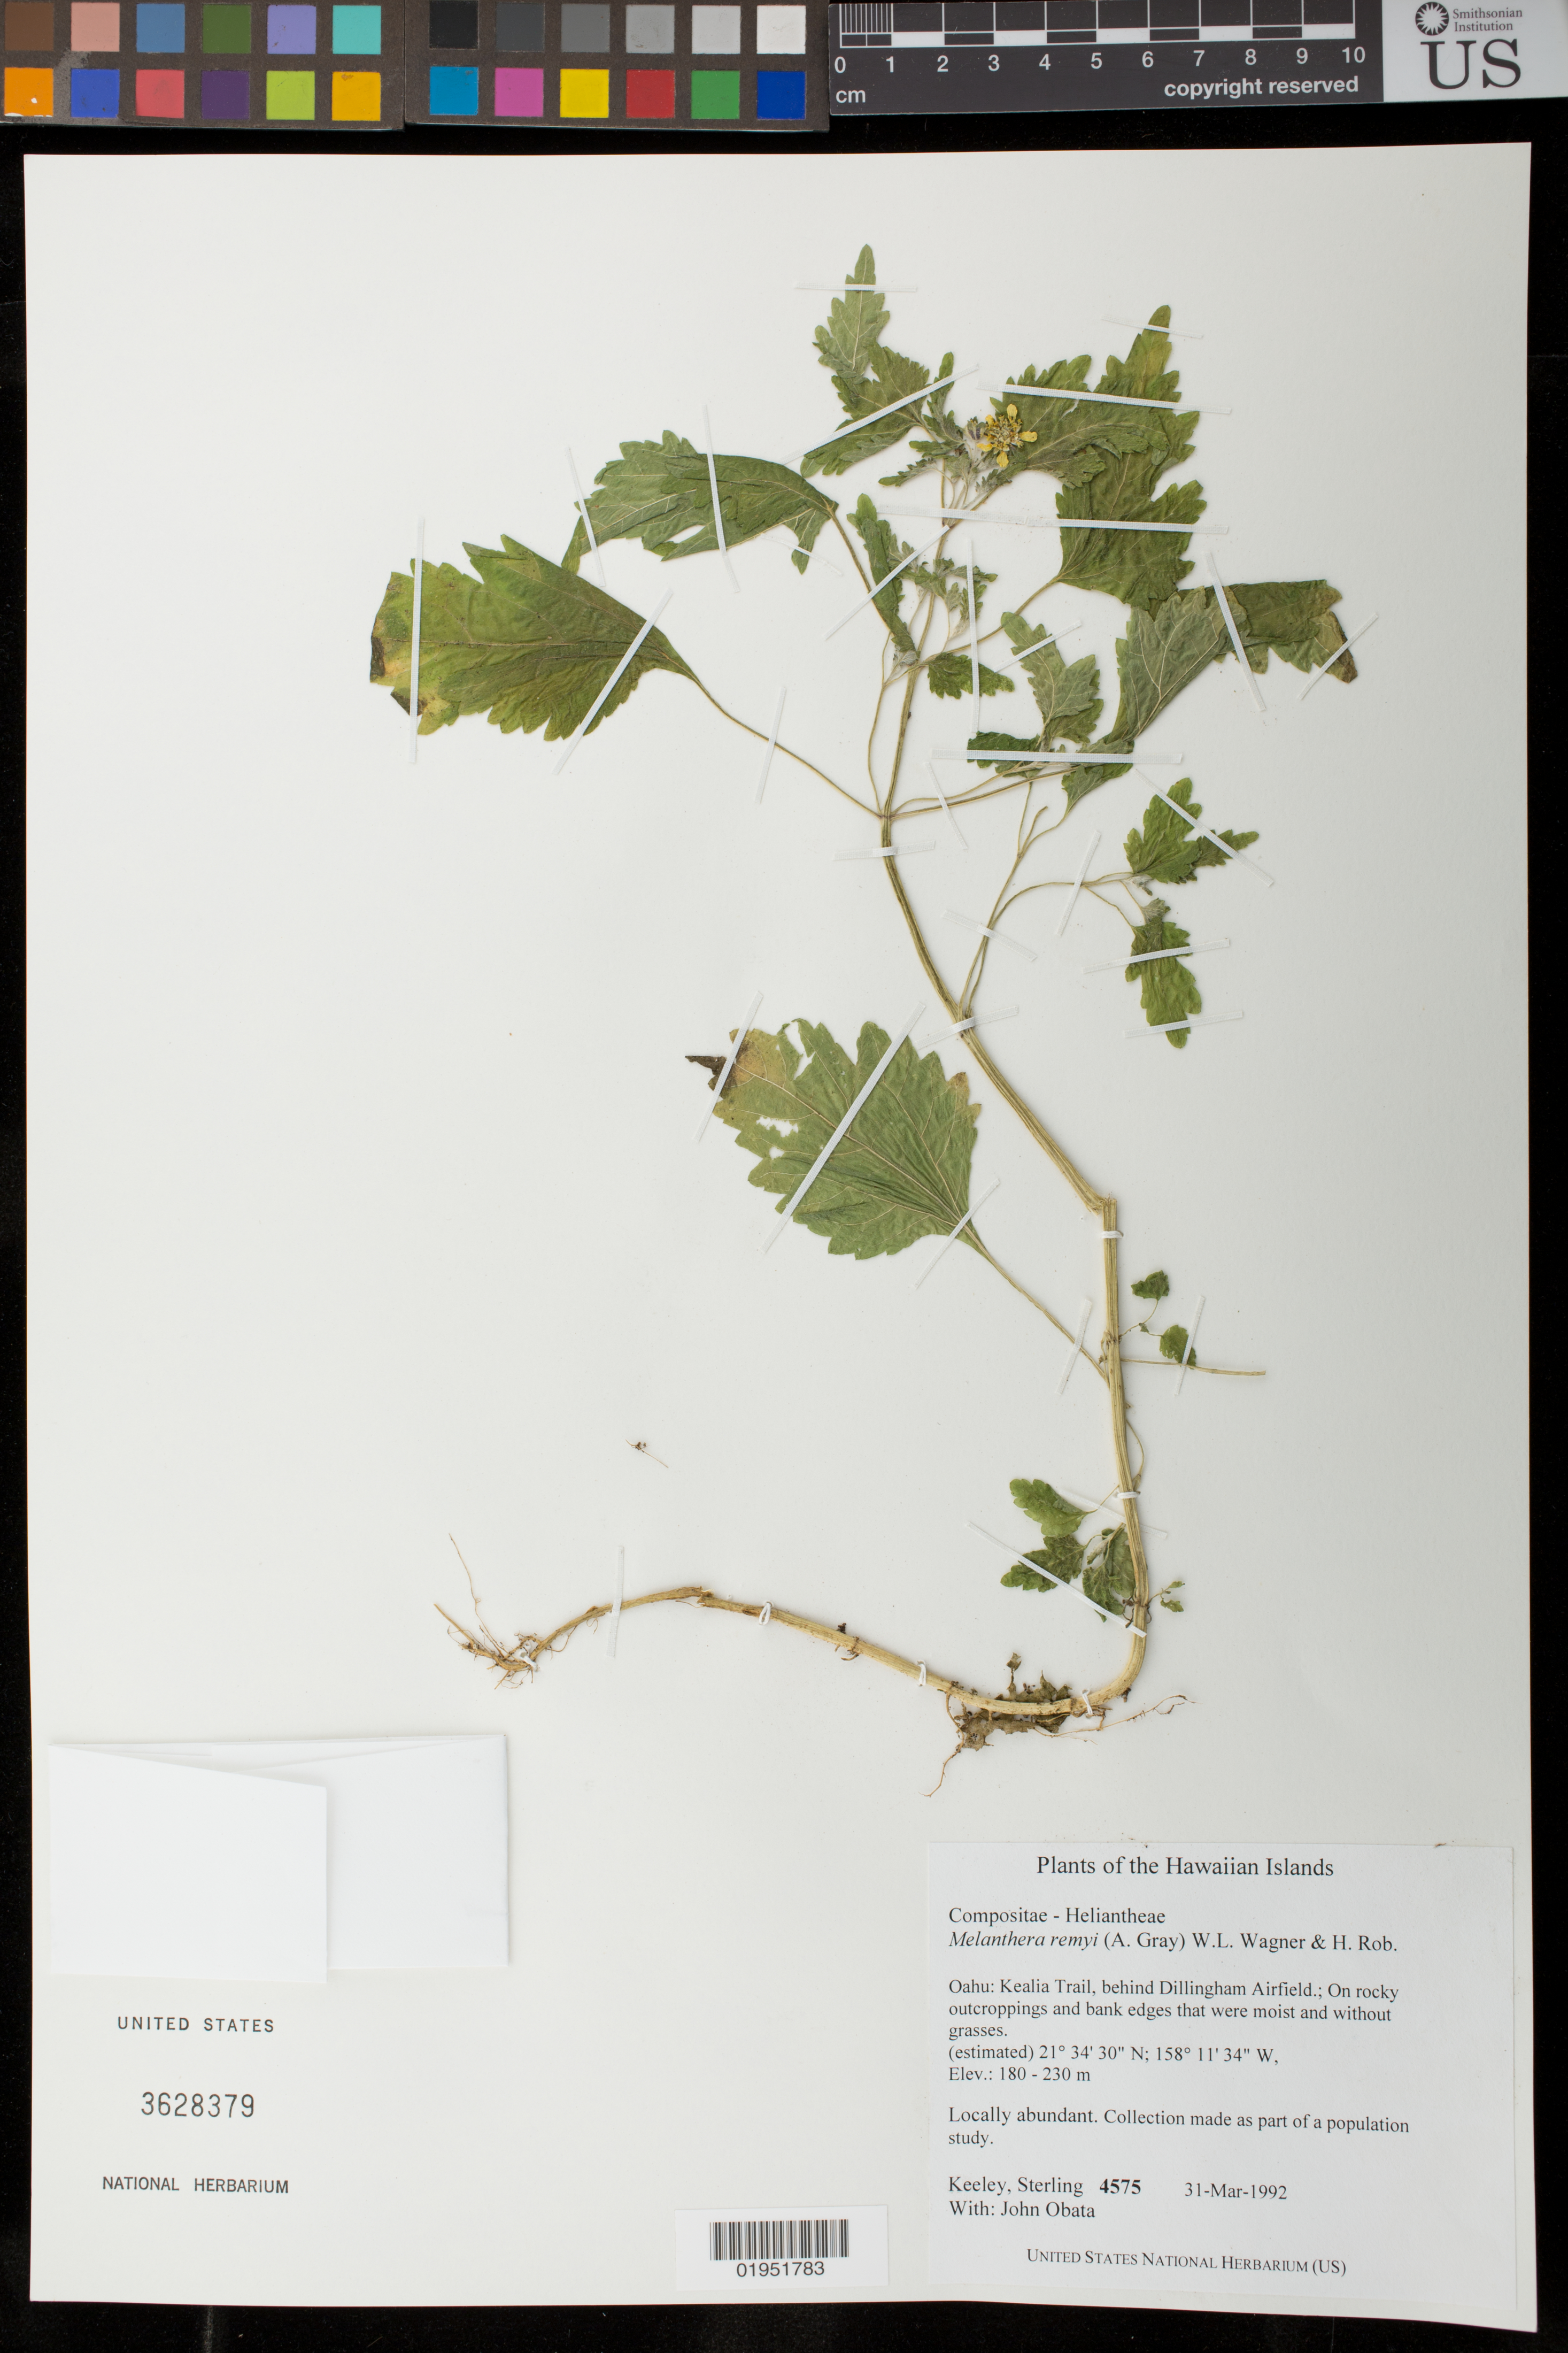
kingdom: Plantae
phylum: Tracheophyta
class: Magnoliopsida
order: Asterales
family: Asteraceae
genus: Wollastonia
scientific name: Wollastonia remyi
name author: (A. Gray) Orchard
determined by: Wagner, W. L., (BOT), Smithsonian Institution - National Museum of Natural History (UNITED STATES)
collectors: S. Keeley & J. Obata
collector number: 4575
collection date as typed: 31 Mar 1992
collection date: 1992-03-31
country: United States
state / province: Hawaii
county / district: Honolulu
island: Oahu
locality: Kealia Trail, behind Dillingham Airfield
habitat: On rocky outcroppings and bank edges that were moist and without grass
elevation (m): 180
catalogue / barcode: US 3628379